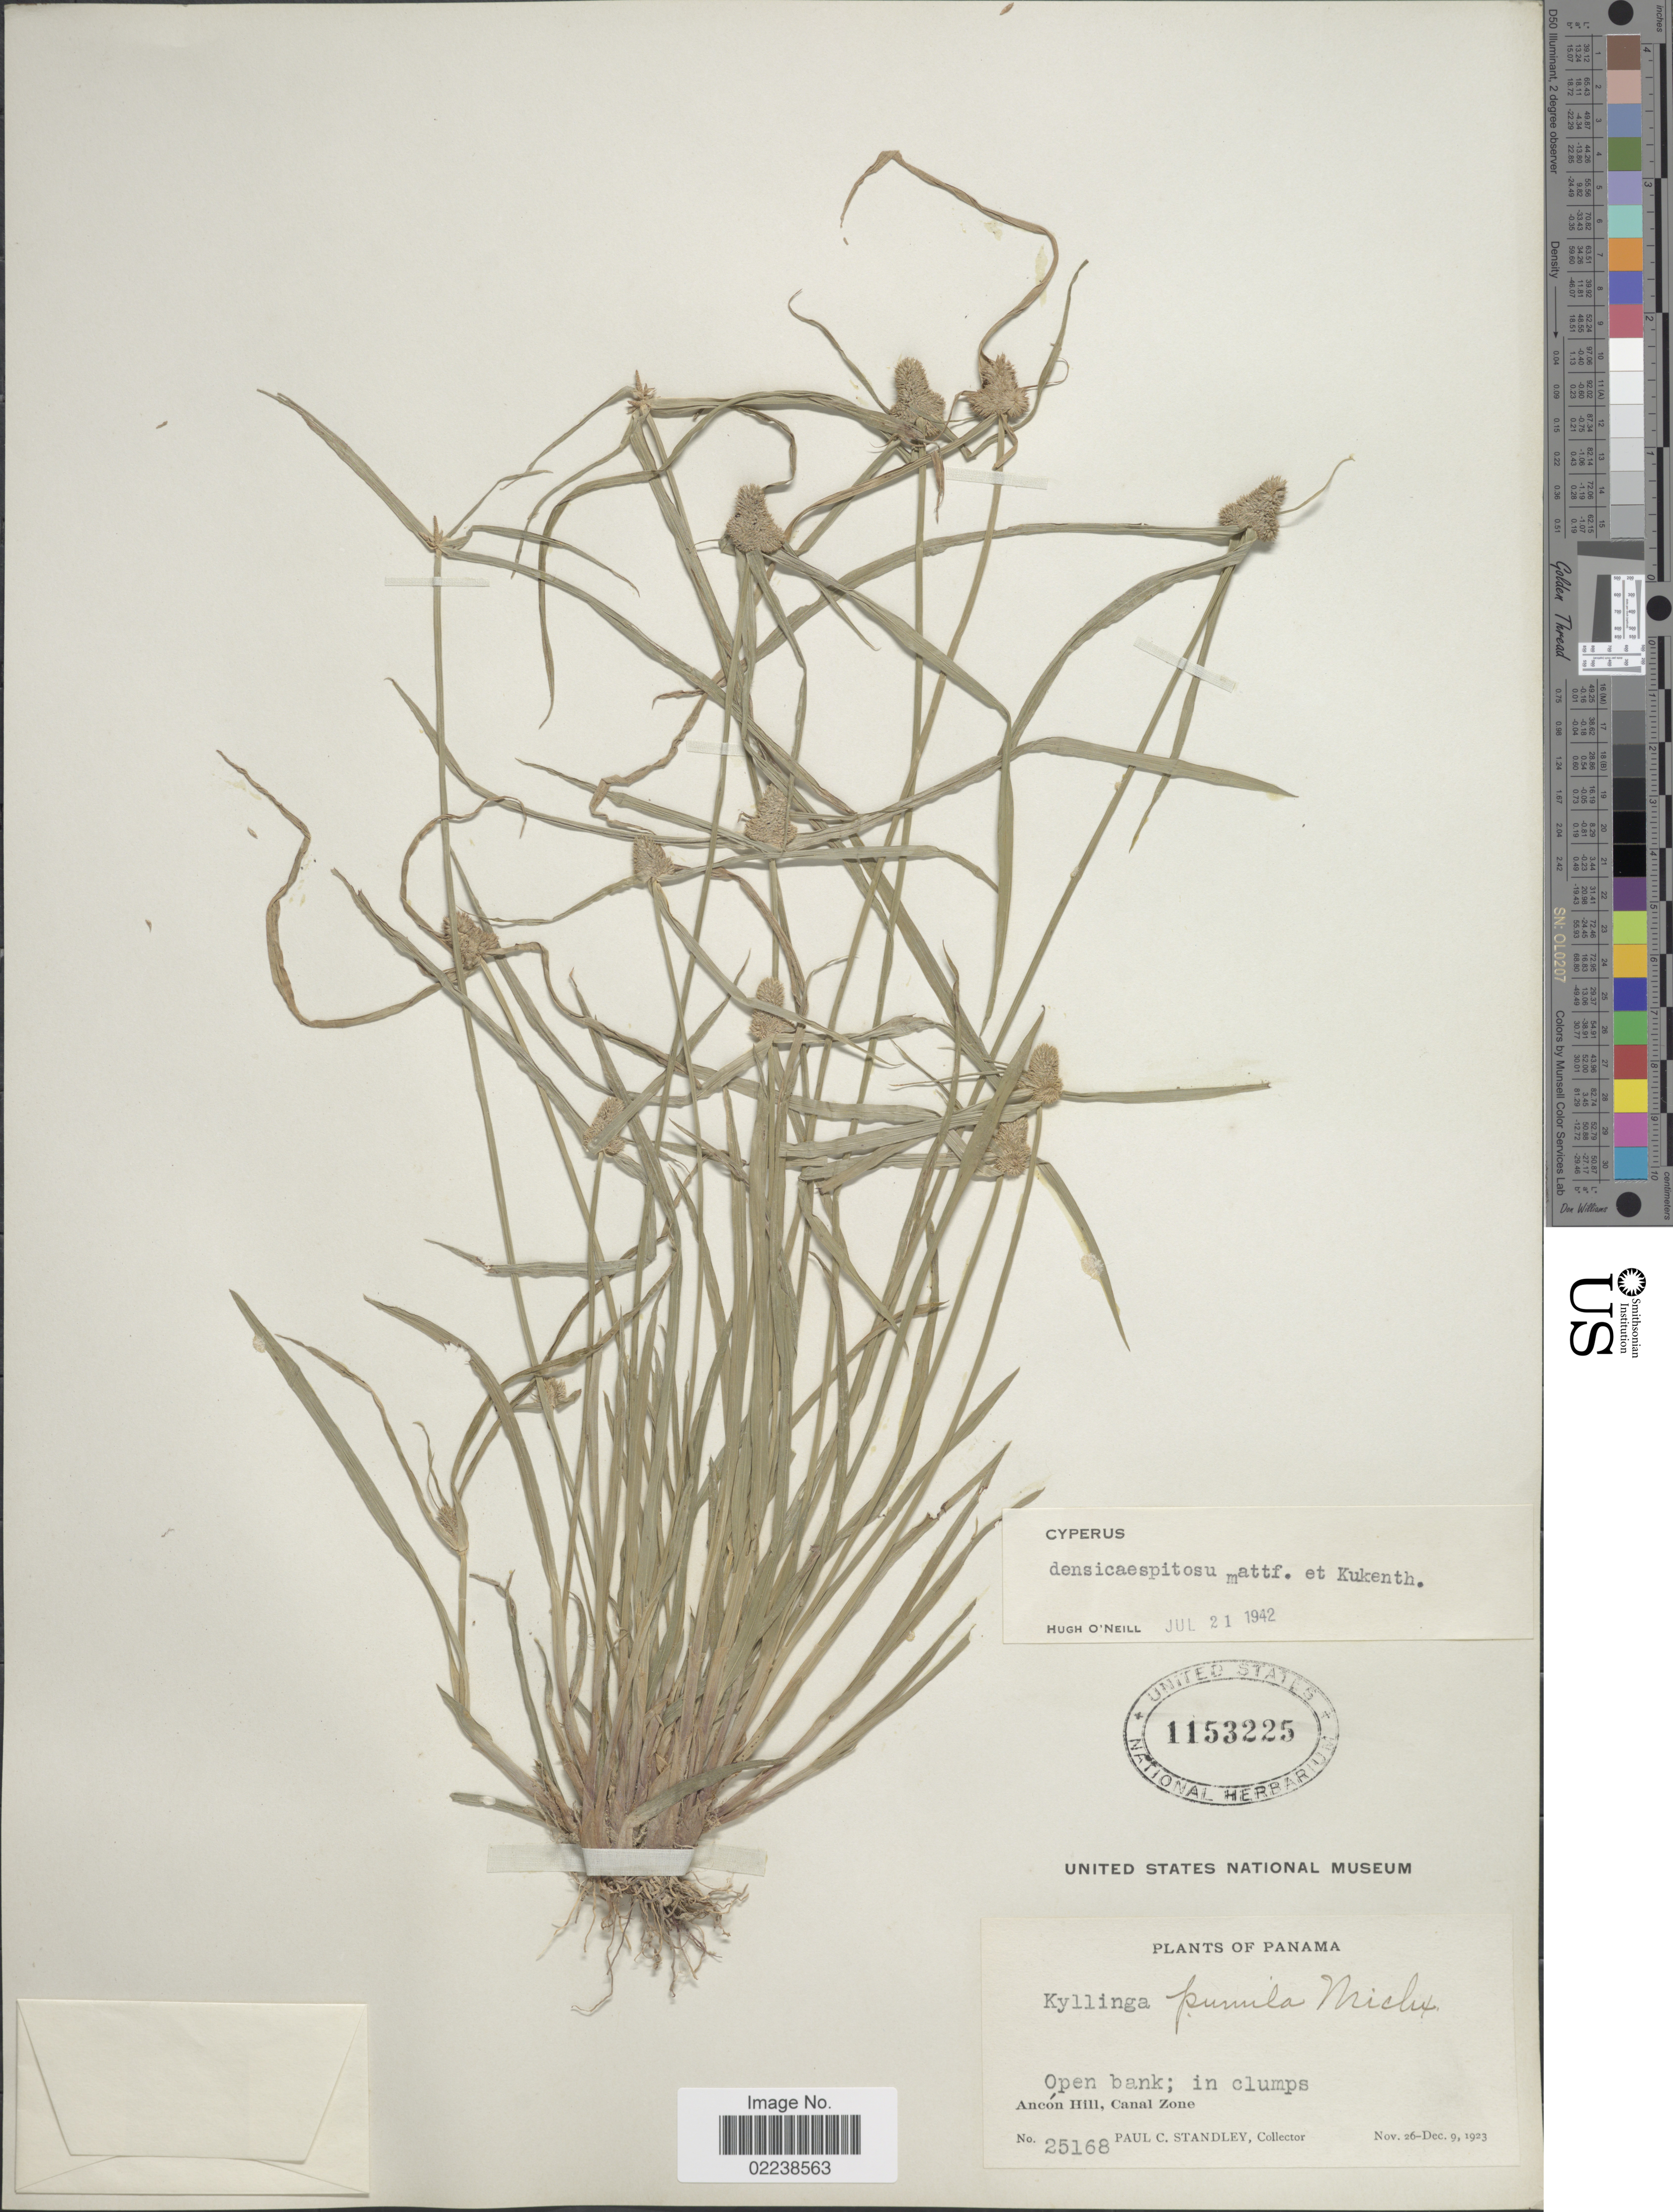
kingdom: Plantae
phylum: Tracheophyta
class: Liliopsida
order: Poales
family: Cyperaceae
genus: Cyperus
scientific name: Cyperus hortensis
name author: (Salzm. ex Steud.) Dorr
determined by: Strong, Mark T., (BOT), Smithsonian Institution - National Museum of Natural History (UNITED STATES)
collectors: P. C. Standley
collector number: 25168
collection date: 1923-11-26/1923-12-09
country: Panama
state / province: Colón / Panamá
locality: Ancon Hill, Canal Zone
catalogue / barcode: US 1153225